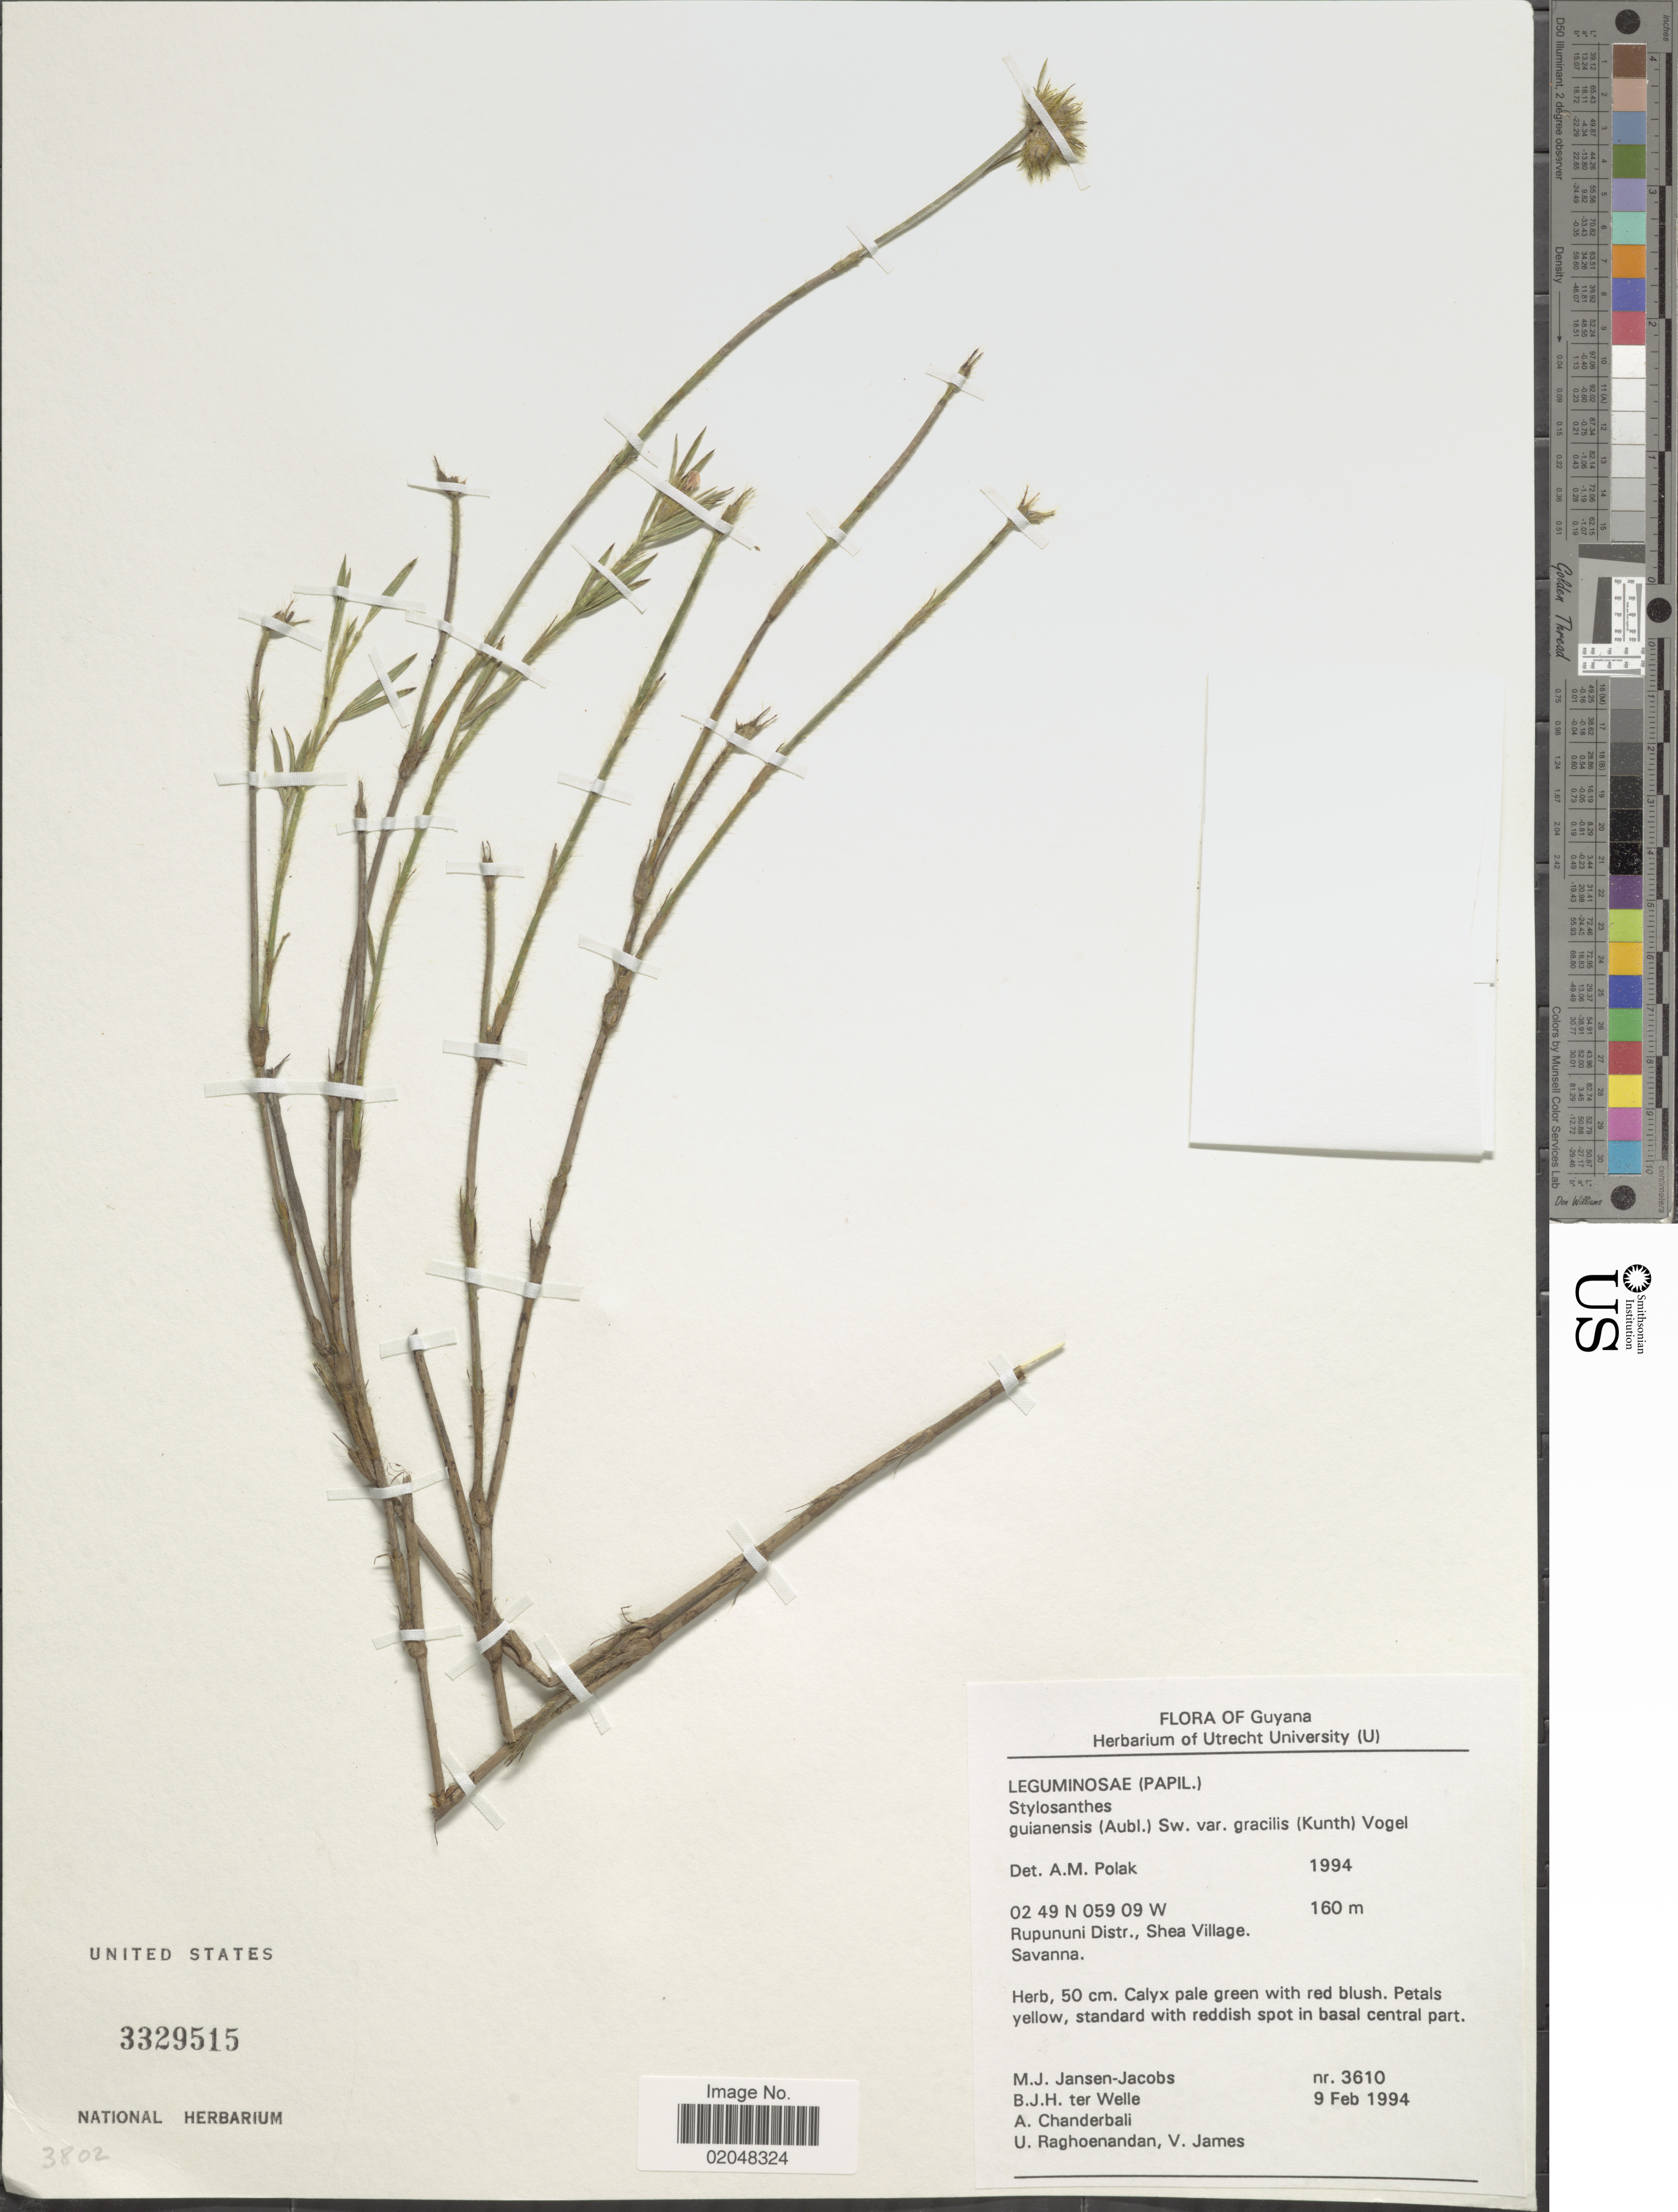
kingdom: Plantae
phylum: Tracheophyta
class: Magnoliopsida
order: Fabales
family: Fabaceae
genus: Stylosanthes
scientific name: Stylosanthes guianensis var. gracilis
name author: (Kunth) Vogel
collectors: M. J. Jansen-Jacobs, B. Welle, A. S. Chanderbali, U. Raghoenandan & V. James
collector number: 3610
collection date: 1994-02-09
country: Guyana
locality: Rupununi Distr., Shea Village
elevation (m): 160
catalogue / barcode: US 3329515